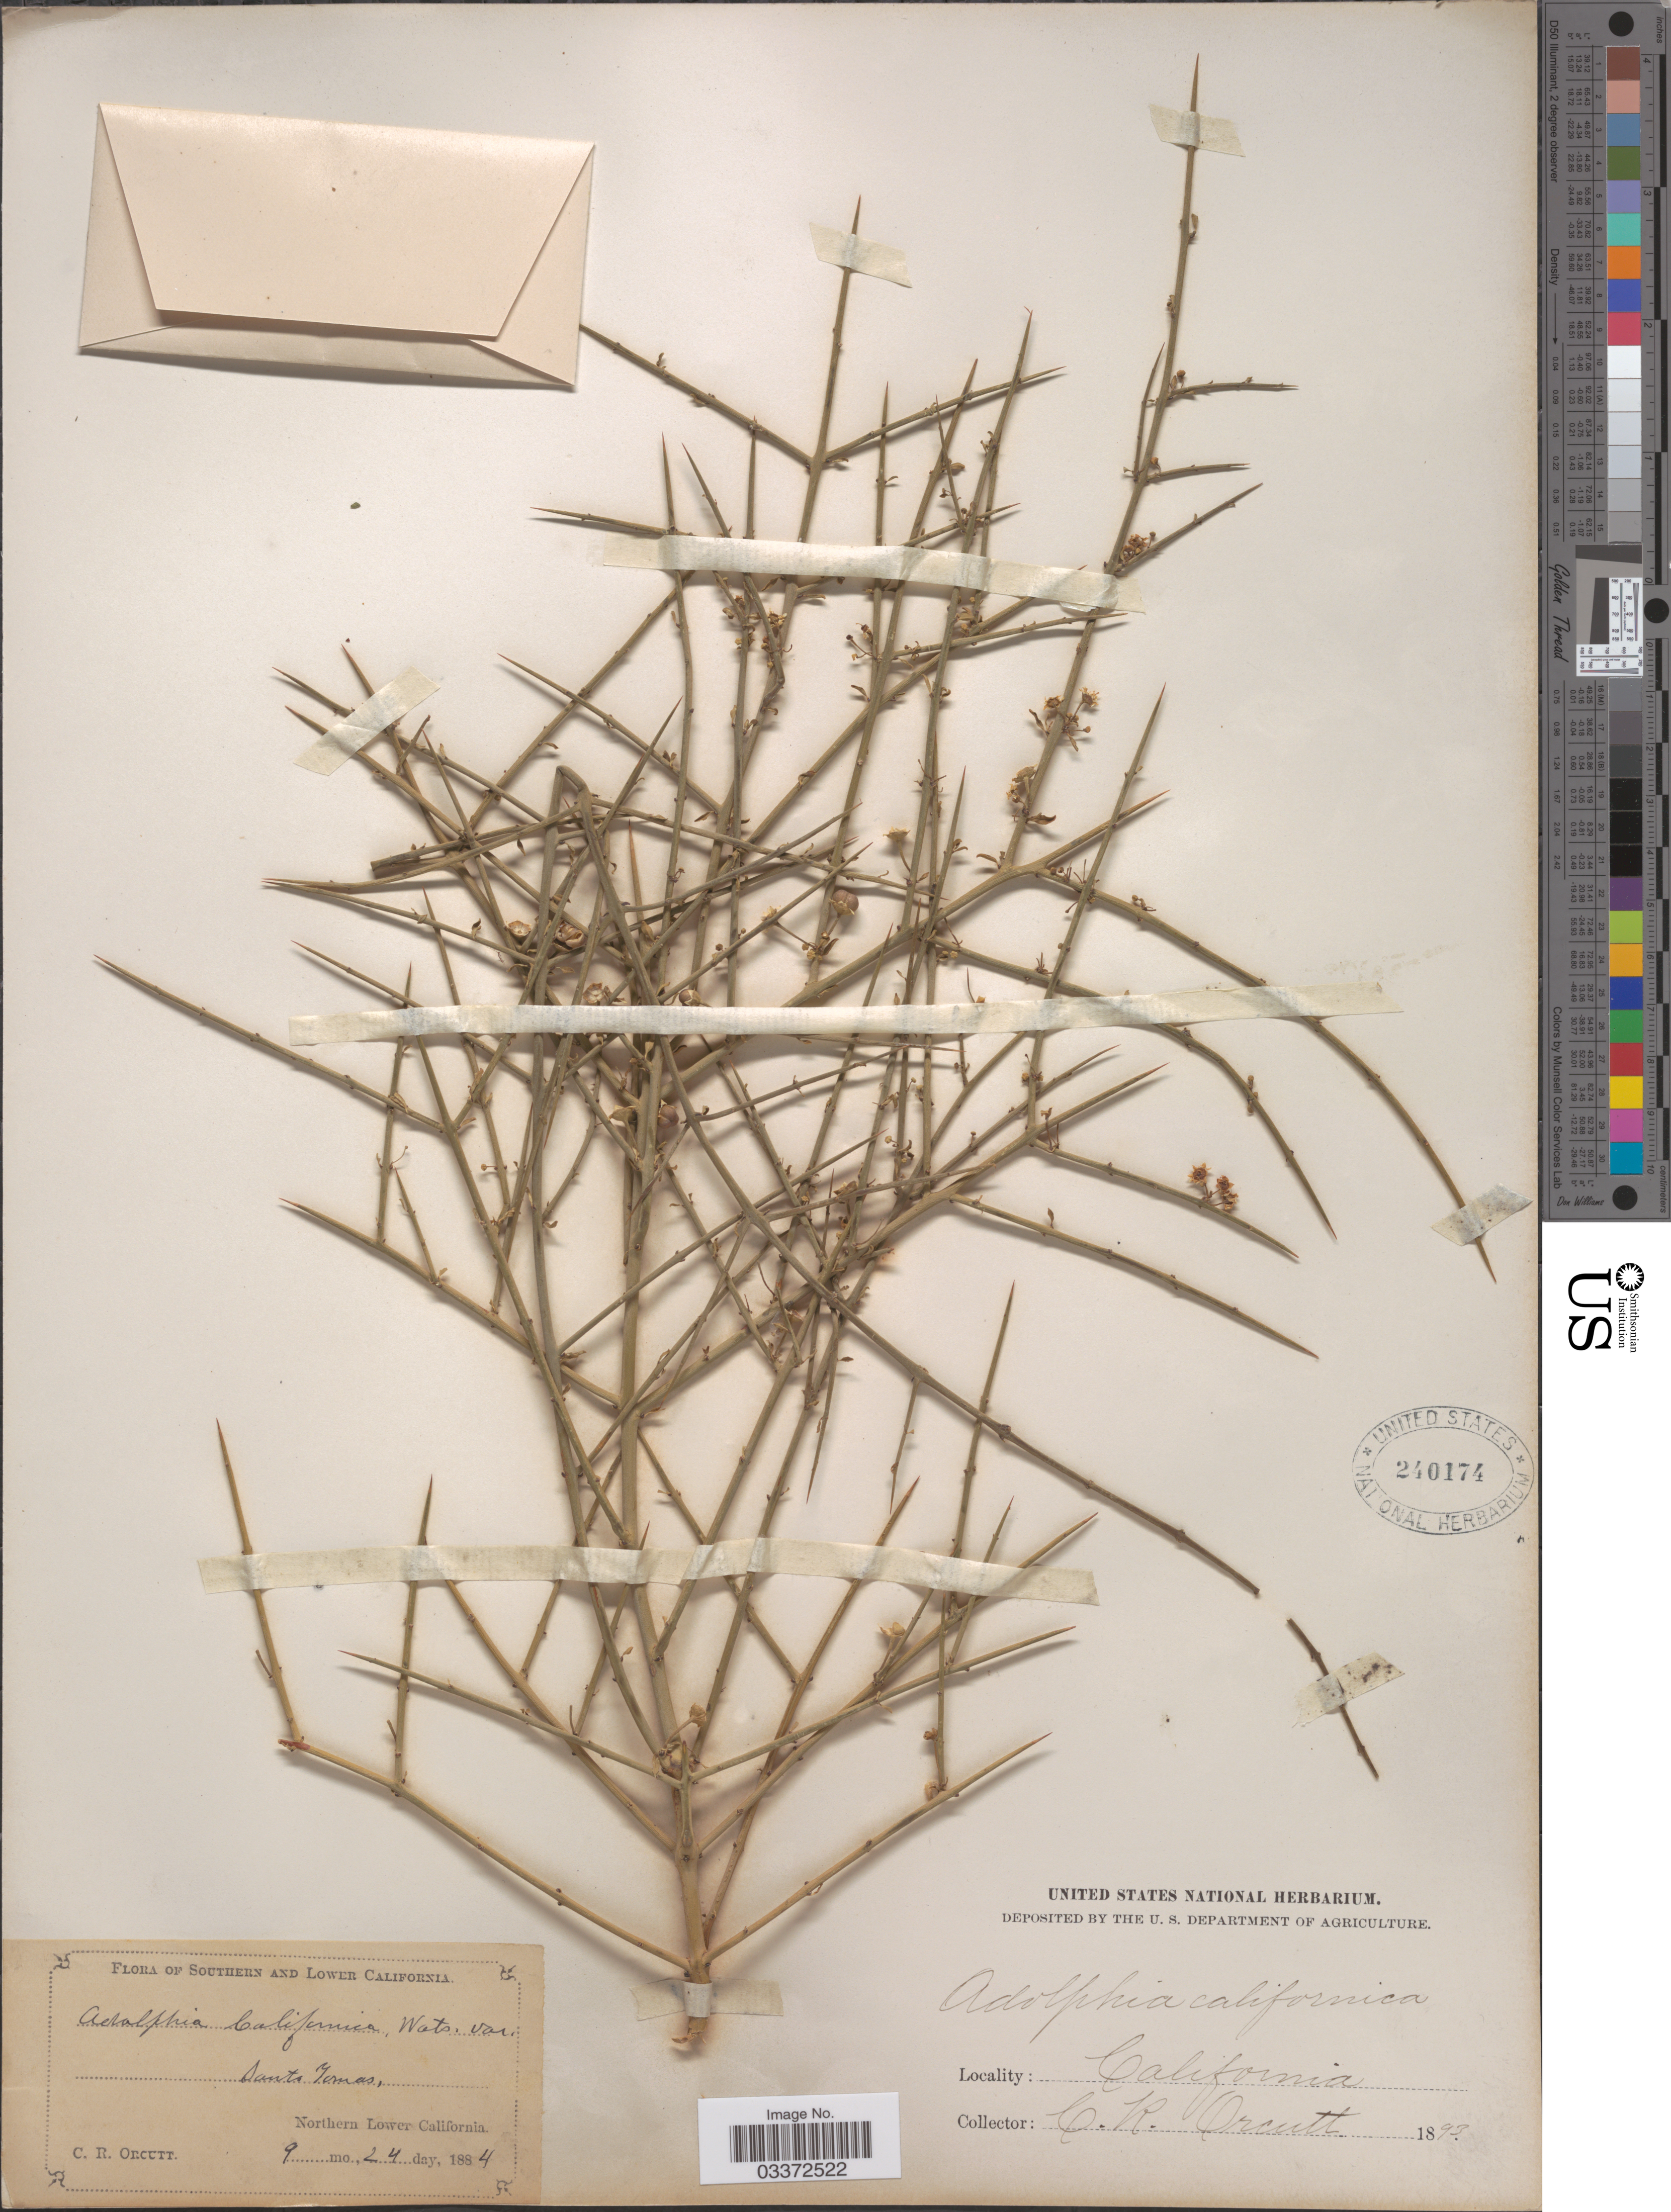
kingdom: Plantae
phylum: Tracheophyta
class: Magnoliopsida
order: Rosales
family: Rhamnaceae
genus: Adolphia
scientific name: Adolphia californica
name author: S. Watson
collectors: C. R. Orcutt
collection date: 1884-09-24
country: Mexico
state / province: Baja California Norte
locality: Northern Lower California. Santa Tomas.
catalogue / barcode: US 240174